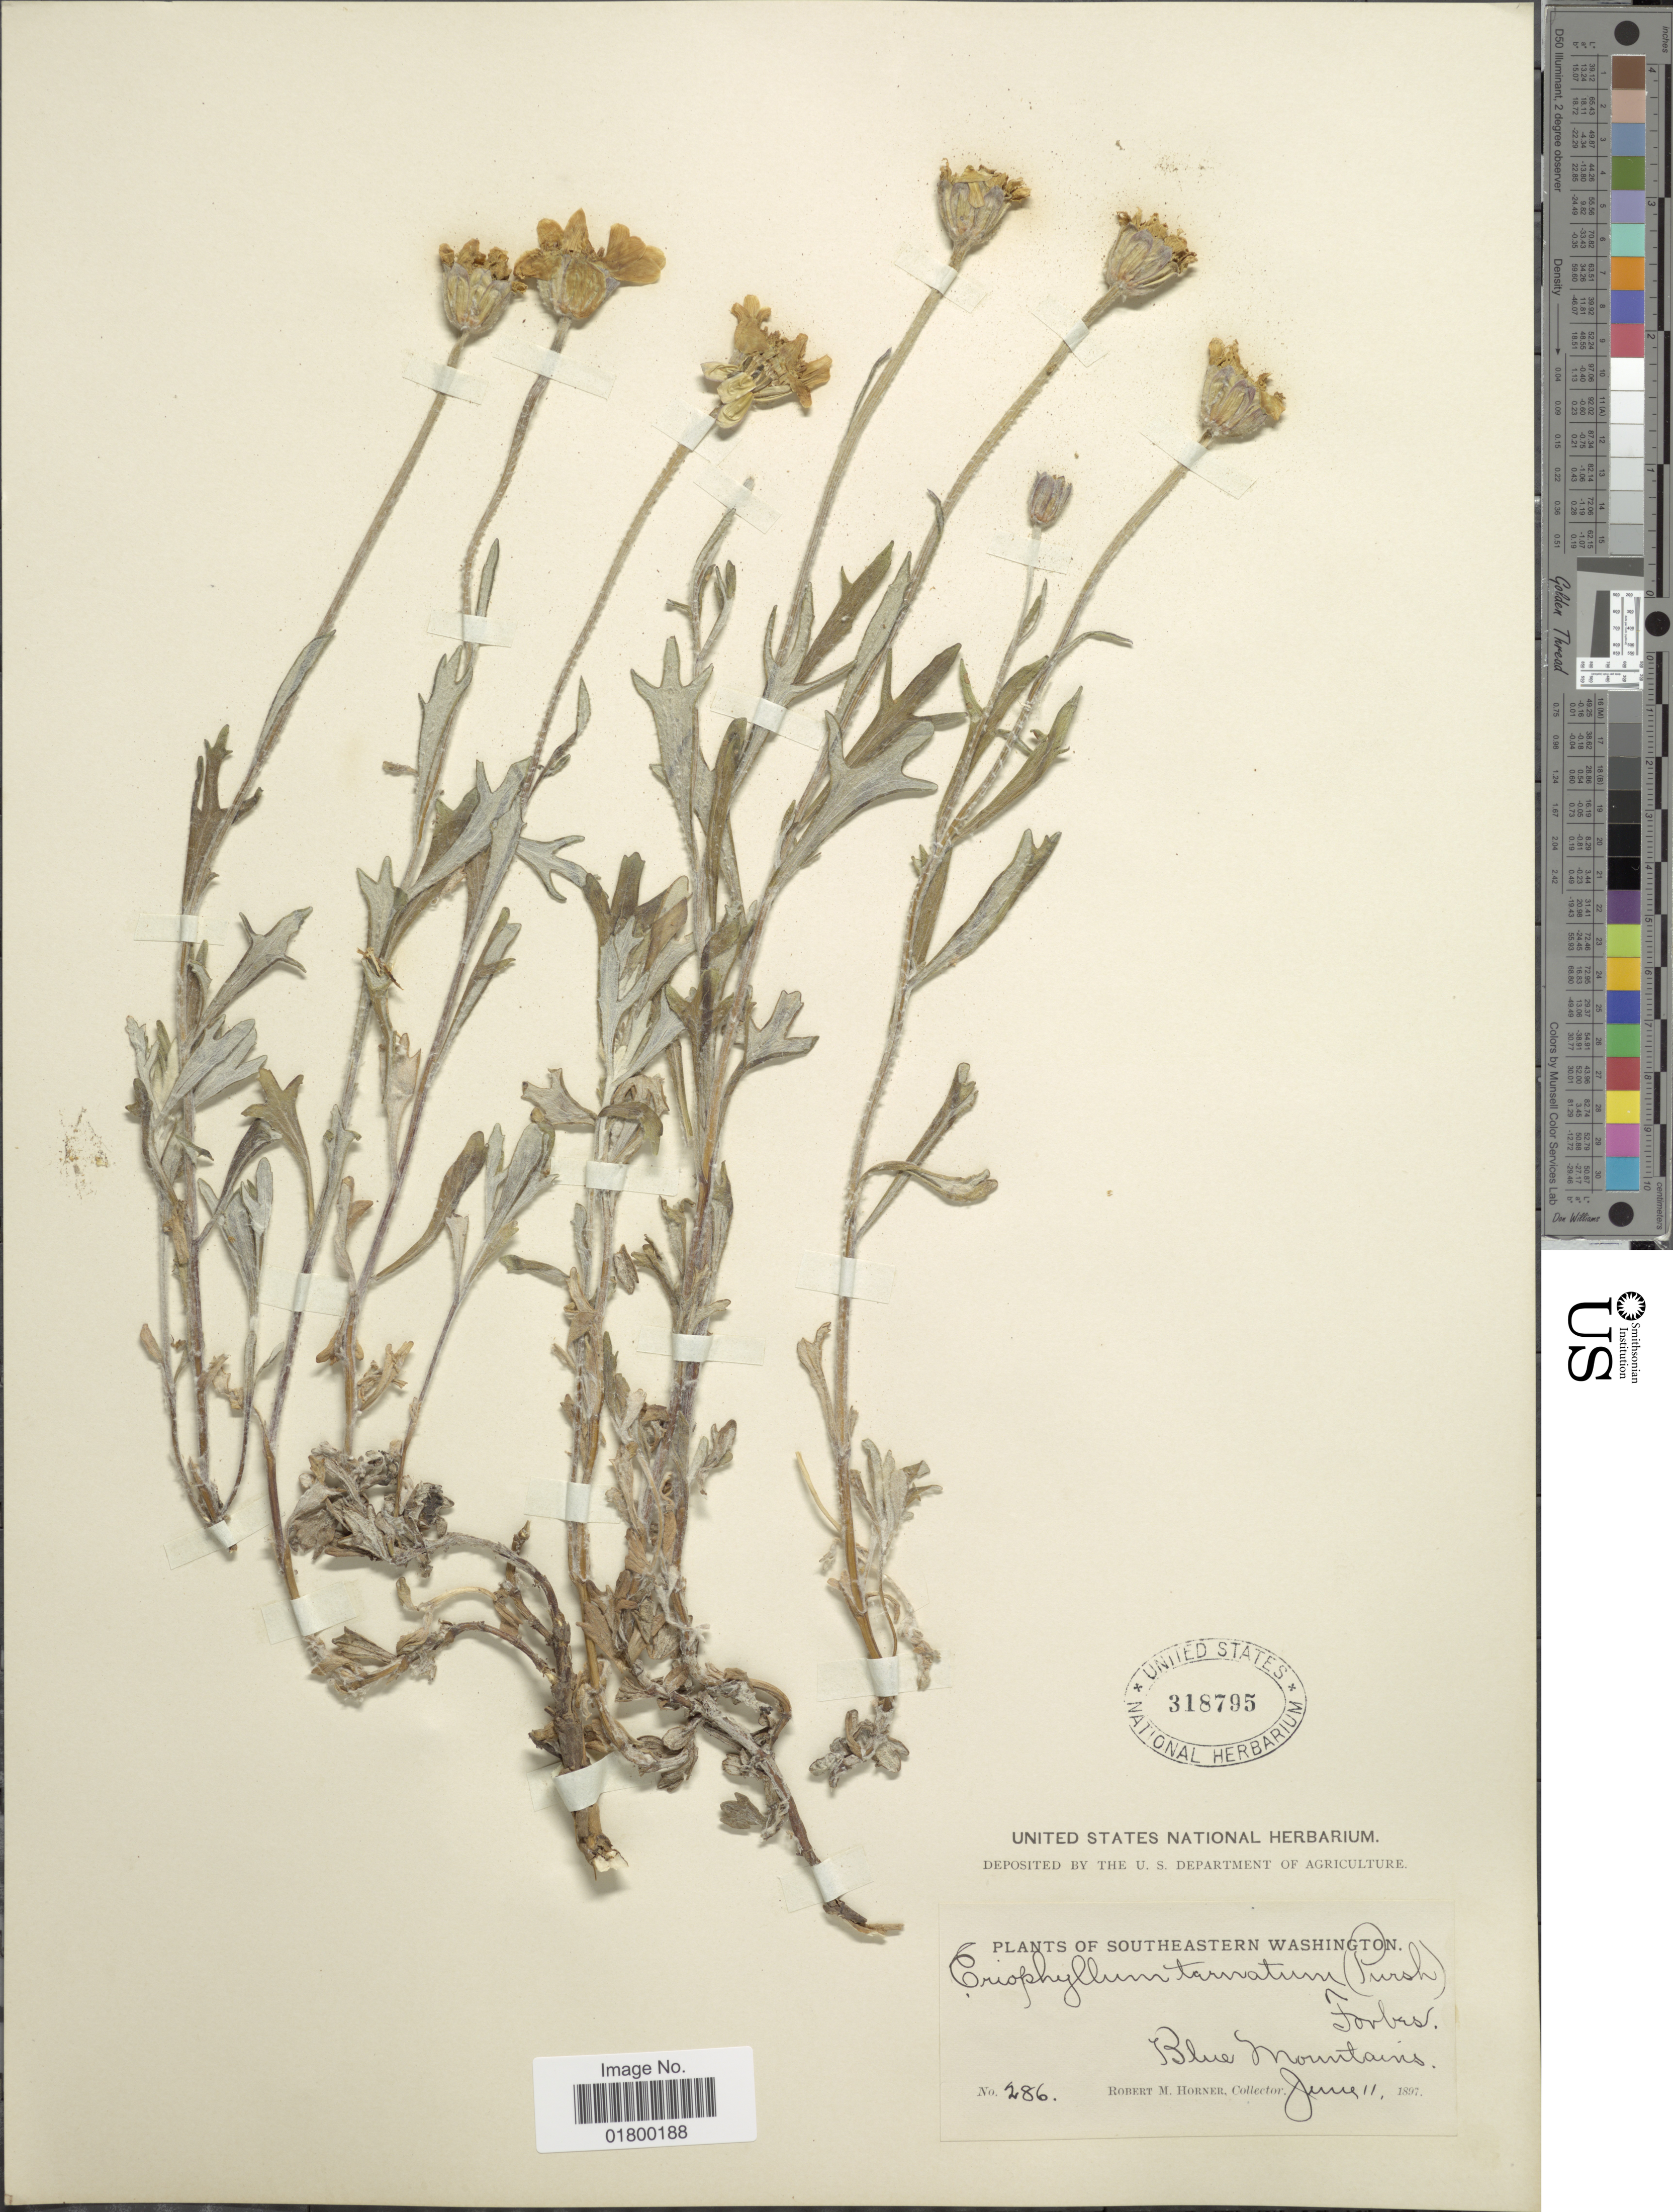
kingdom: Plantae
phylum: Tracheophyta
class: Magnoliopsida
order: Asterales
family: Asteraceae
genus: Eriophyllum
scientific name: Eriophyllum lanatum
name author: (Pursh) J. Forbes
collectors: R. Horner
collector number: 286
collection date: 1897-06-11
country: United States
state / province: Washington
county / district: Clallam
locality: Southeastern Washington, Blue Mountains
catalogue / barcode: US 318795